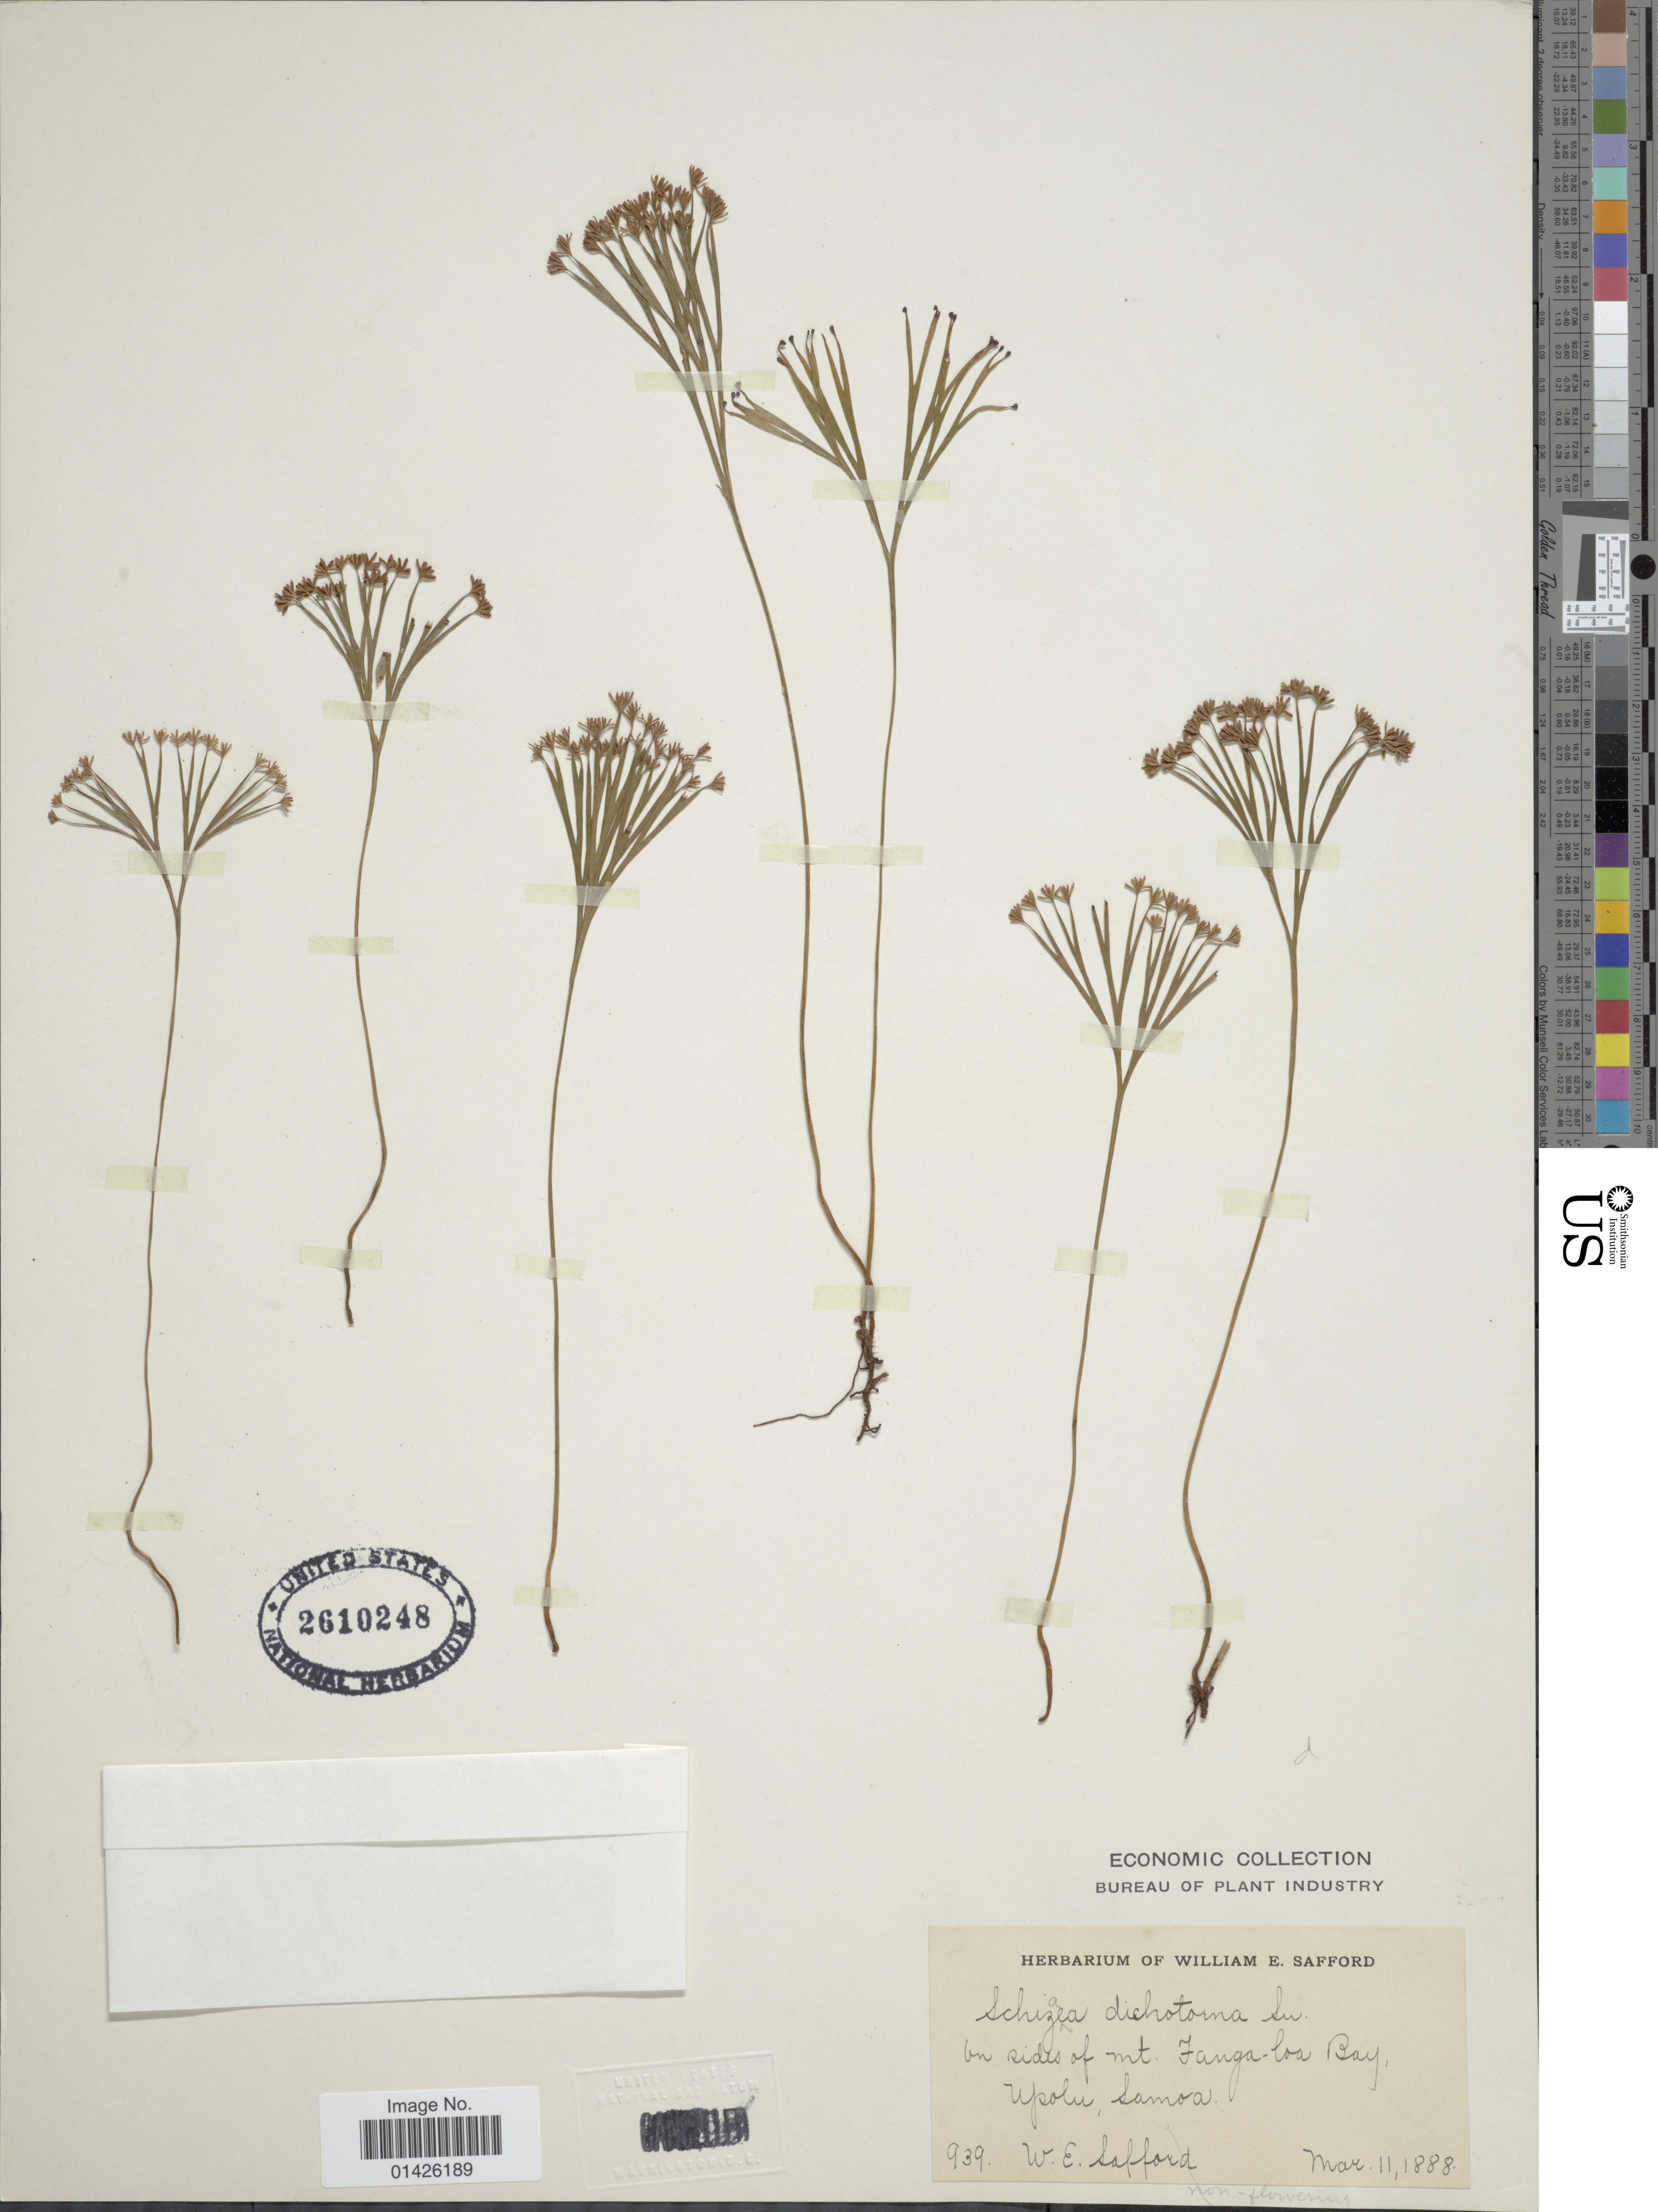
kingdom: Plantae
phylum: Tracheophyta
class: Polypodiopsida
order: Schizaeales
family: Schizaeaceae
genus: Schizaea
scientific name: Schizaea dichotoma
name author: (L.) J. Sm.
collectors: W. E. Safford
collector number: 939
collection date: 1888-03-11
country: Samoa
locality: On sides of Mt Fanfa-loa Bay, Upolu, Samoa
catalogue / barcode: US 2610248